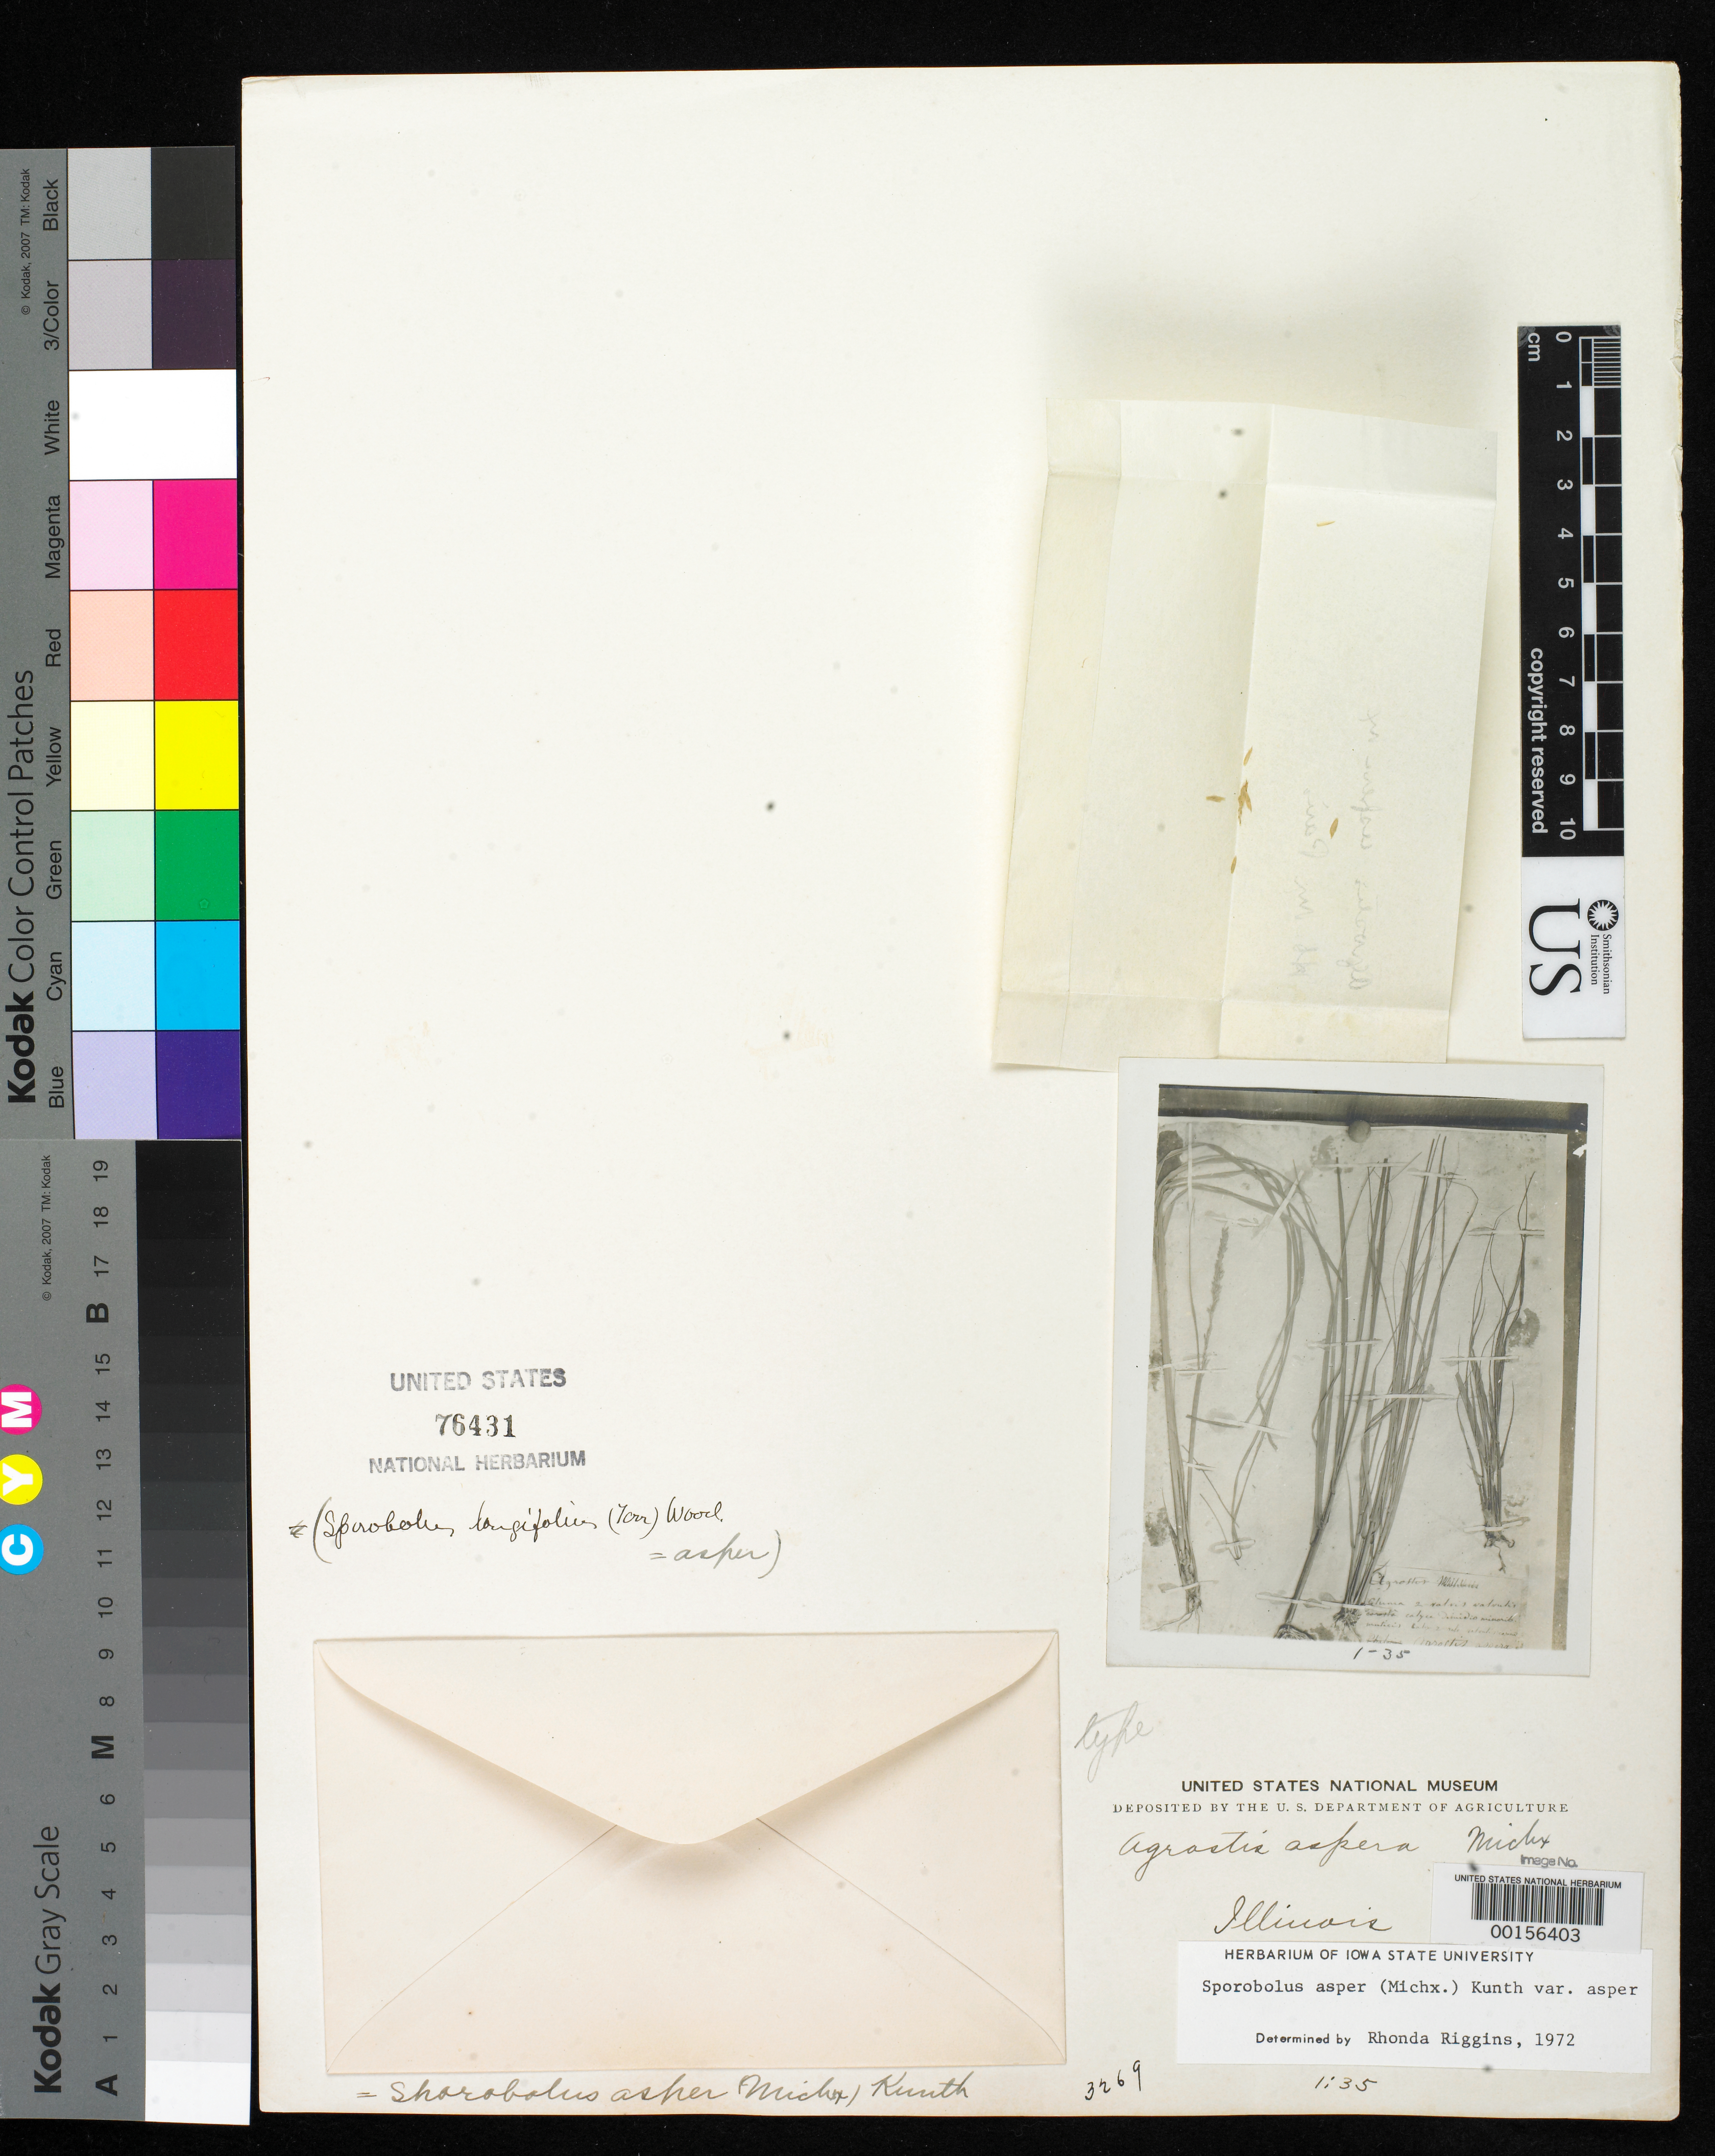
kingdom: Plantae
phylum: Tracheophyta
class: Liliopsida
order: Poales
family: Poaceae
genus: Agrostis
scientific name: Agrostis aspera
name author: Michx.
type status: Type Fragment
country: United States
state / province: Illinois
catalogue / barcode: US 76431